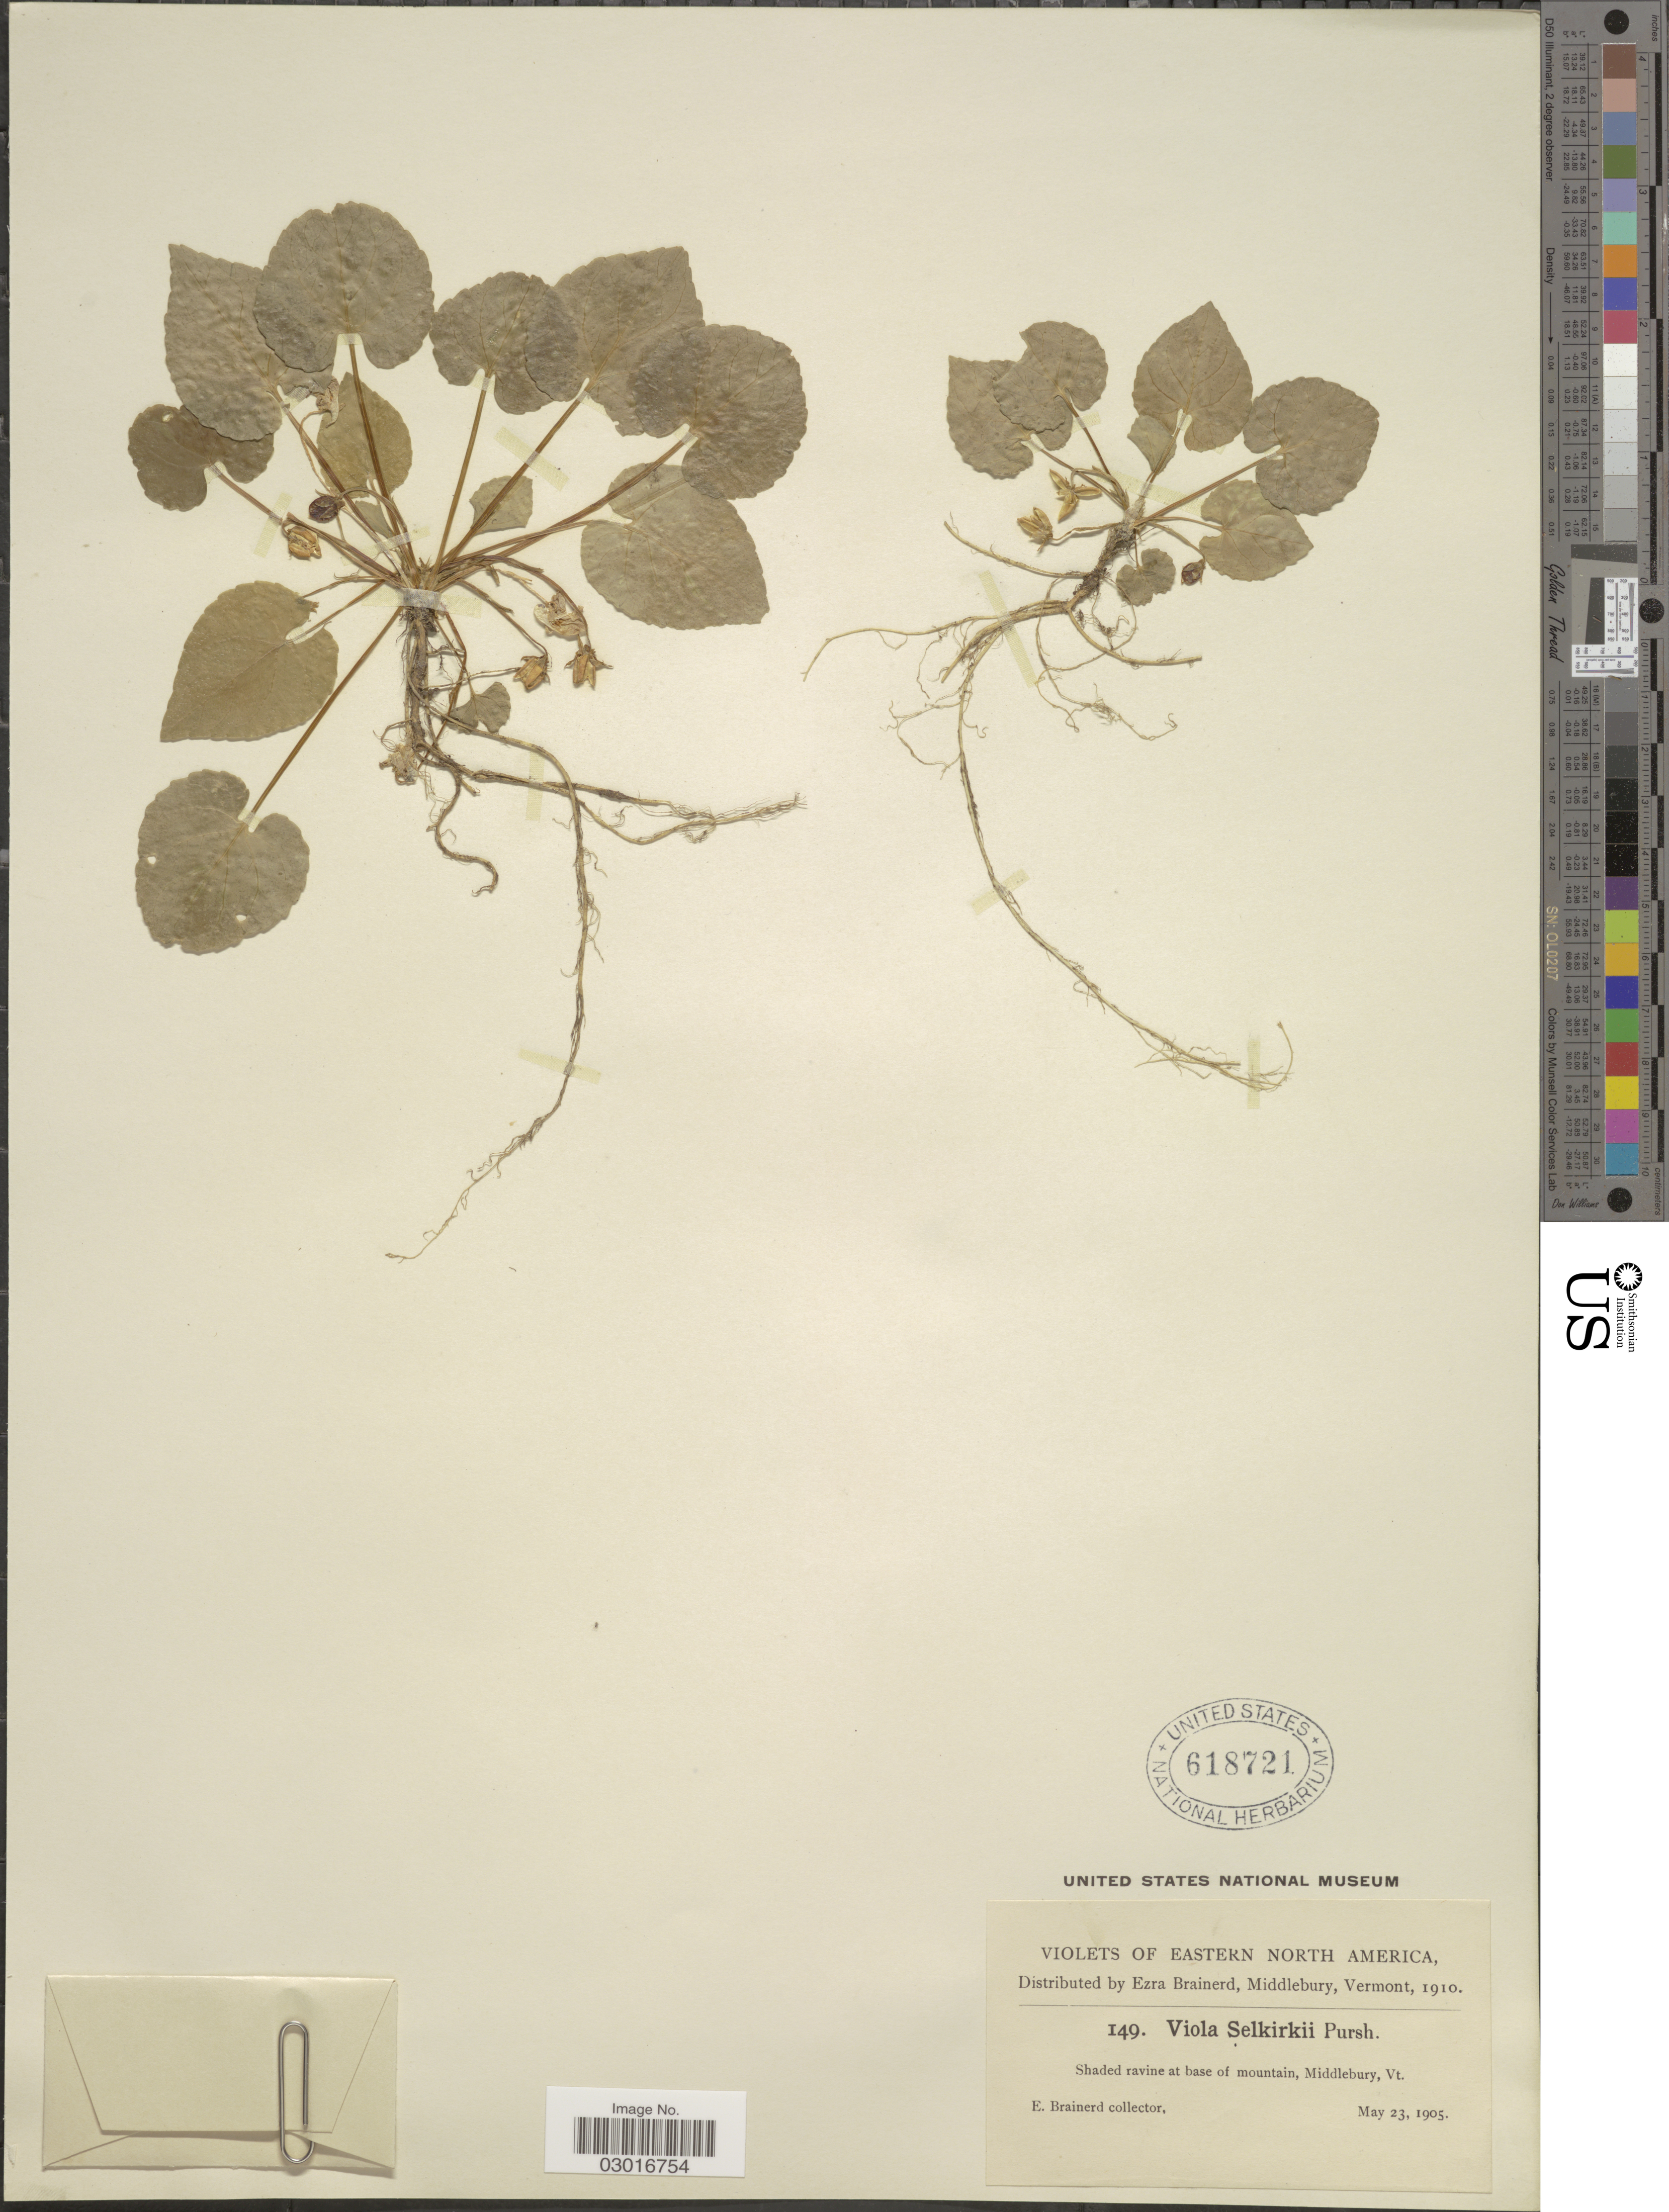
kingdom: Plantae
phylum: Tracheophyta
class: Magnoliopsida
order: Malpighiales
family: Violaceae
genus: Viola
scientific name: Viola selkirkii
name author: Pursh ex Goldie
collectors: E. Brainerd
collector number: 149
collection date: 1905-05-23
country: United States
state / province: Vermont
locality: Shaded ravine at base of mountain, Middlebury. Eastern North America.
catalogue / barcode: US 618721